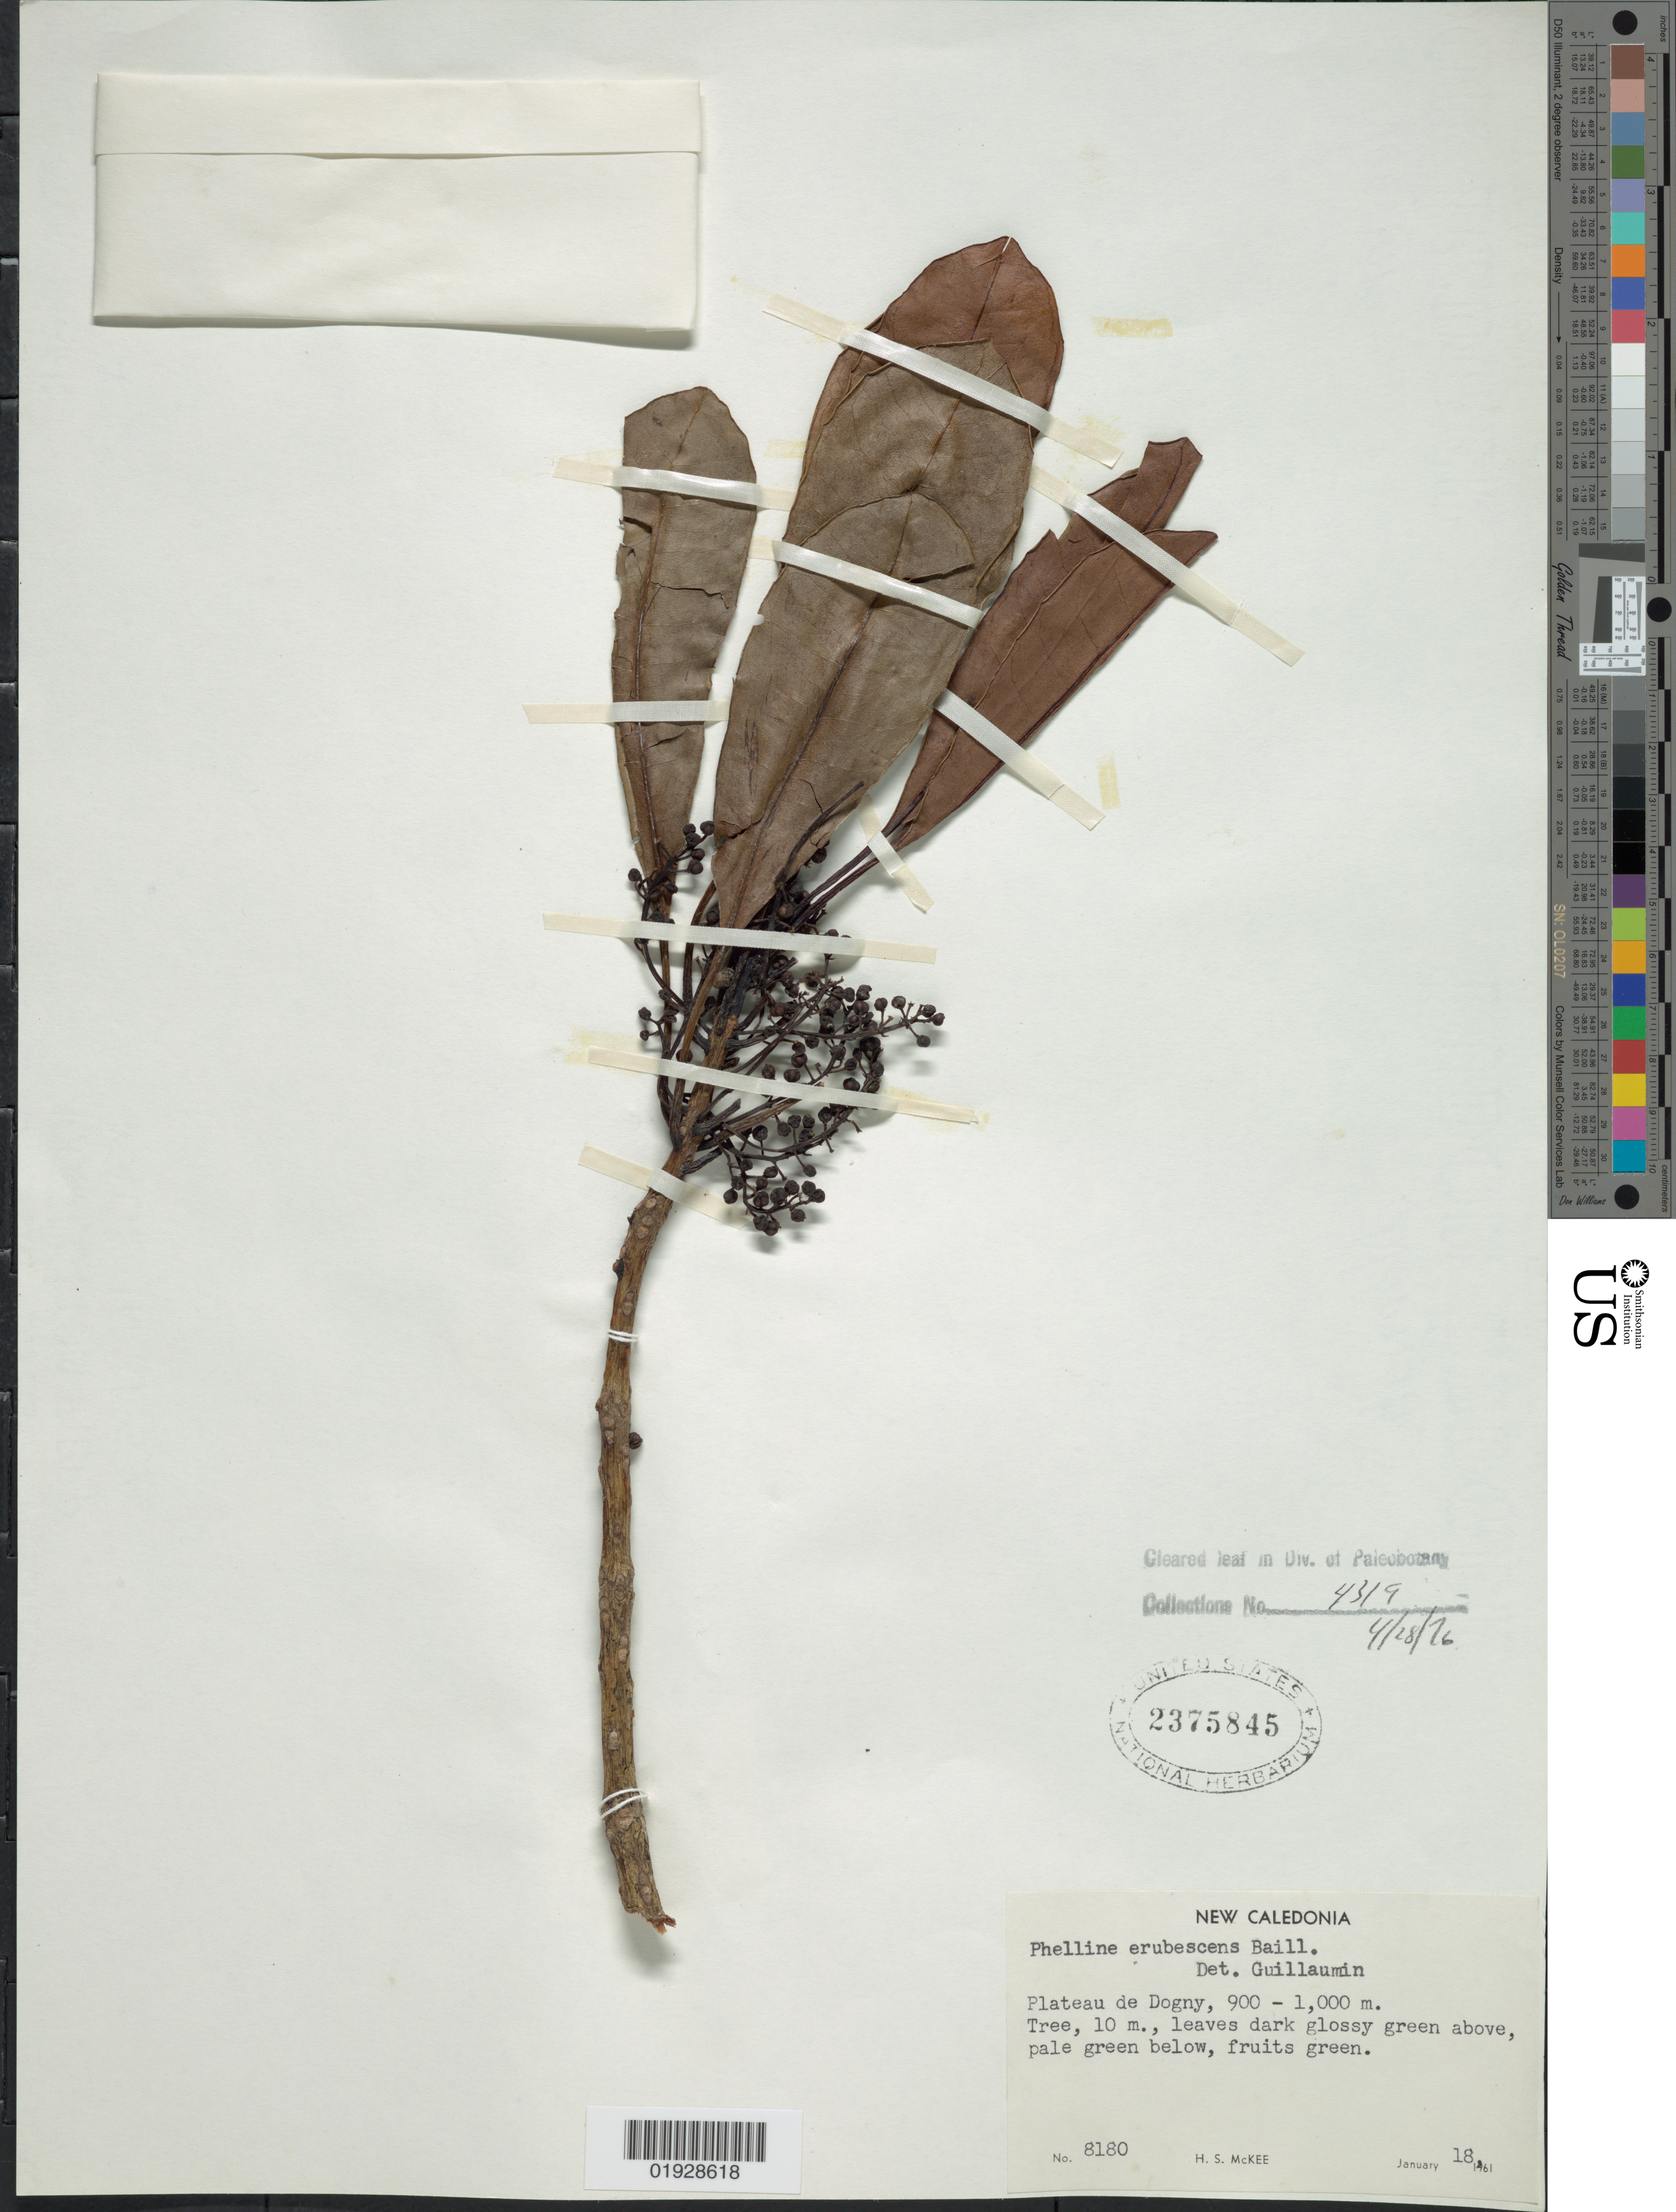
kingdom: Plantae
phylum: Tracheophyta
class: Magnoliopsida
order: Asterales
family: Phellinaceae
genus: Phelline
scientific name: Phelline erubescens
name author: Baill.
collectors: H. S. McKee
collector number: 8180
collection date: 1961-01-18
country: New Caledonia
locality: Plateau de Dogny.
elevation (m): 900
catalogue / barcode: US 2375845